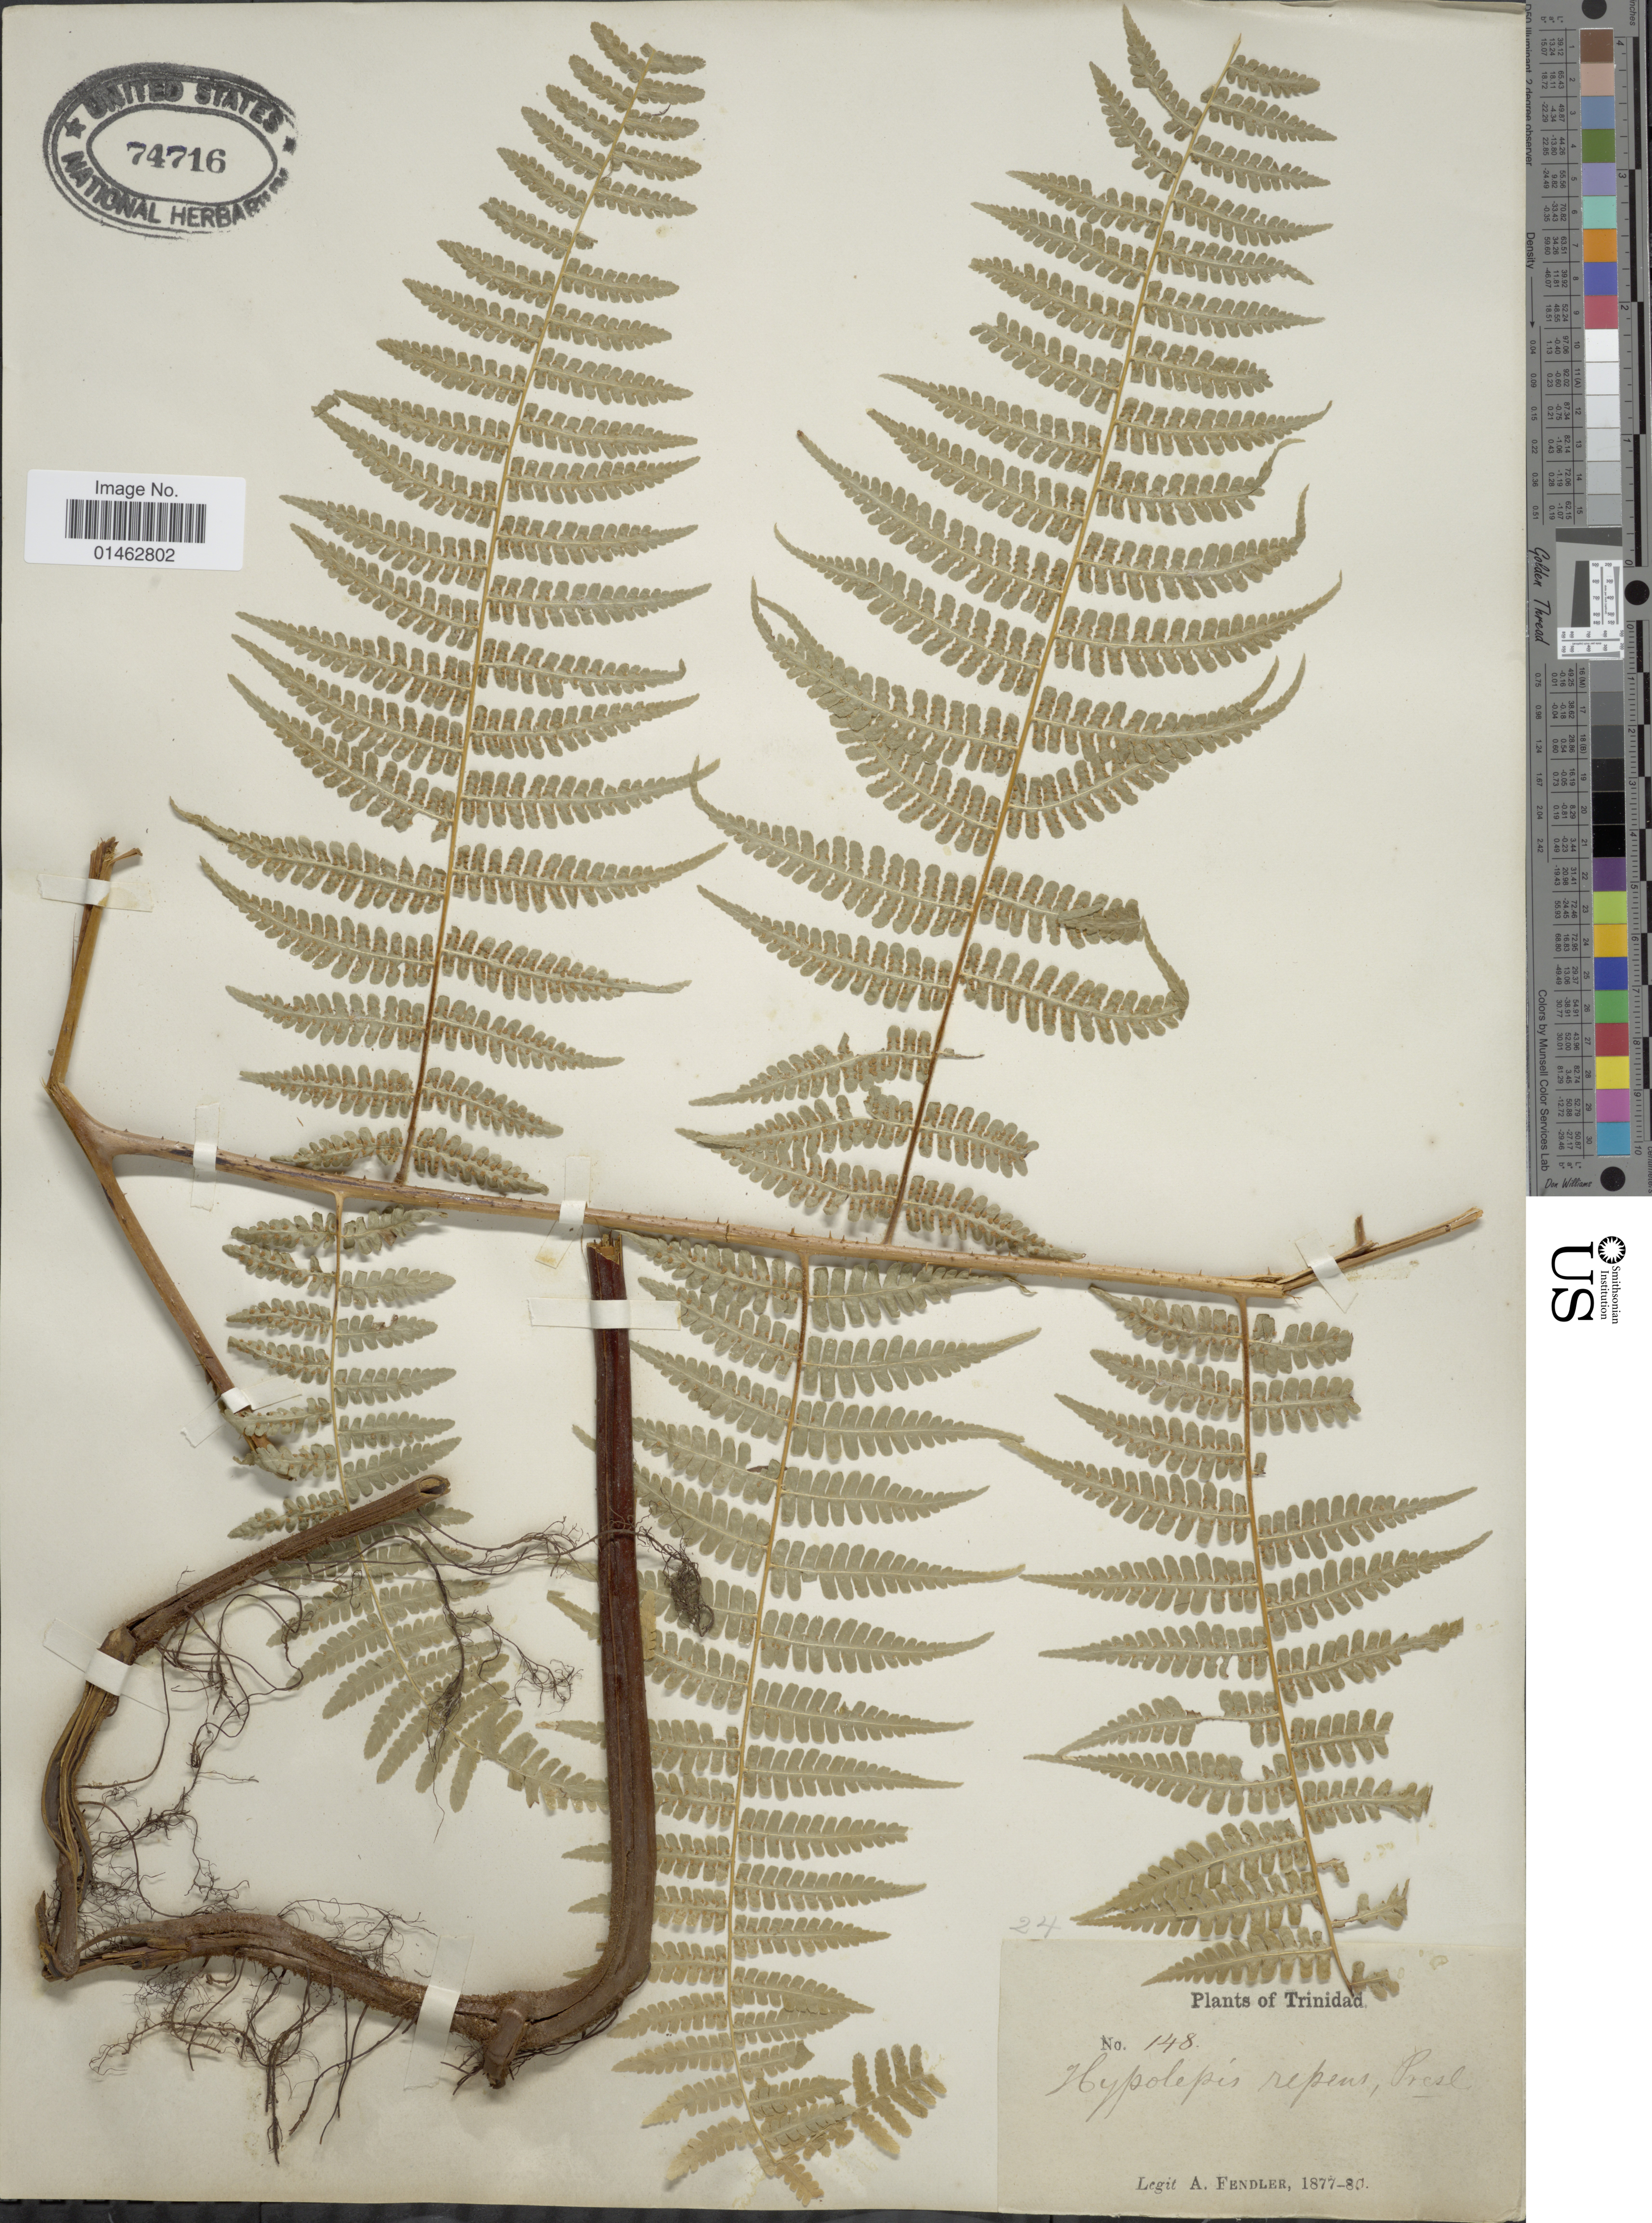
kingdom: Plantae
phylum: Tracheophyta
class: Polypodiopsida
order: Polypodiales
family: Dennstaedtiaceae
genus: Hypolepis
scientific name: Hypolepis repens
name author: (L.) C. Presl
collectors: A. Fendler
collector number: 148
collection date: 1877/1880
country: Trinidad and Tobago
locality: Trinidad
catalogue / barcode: US 74716